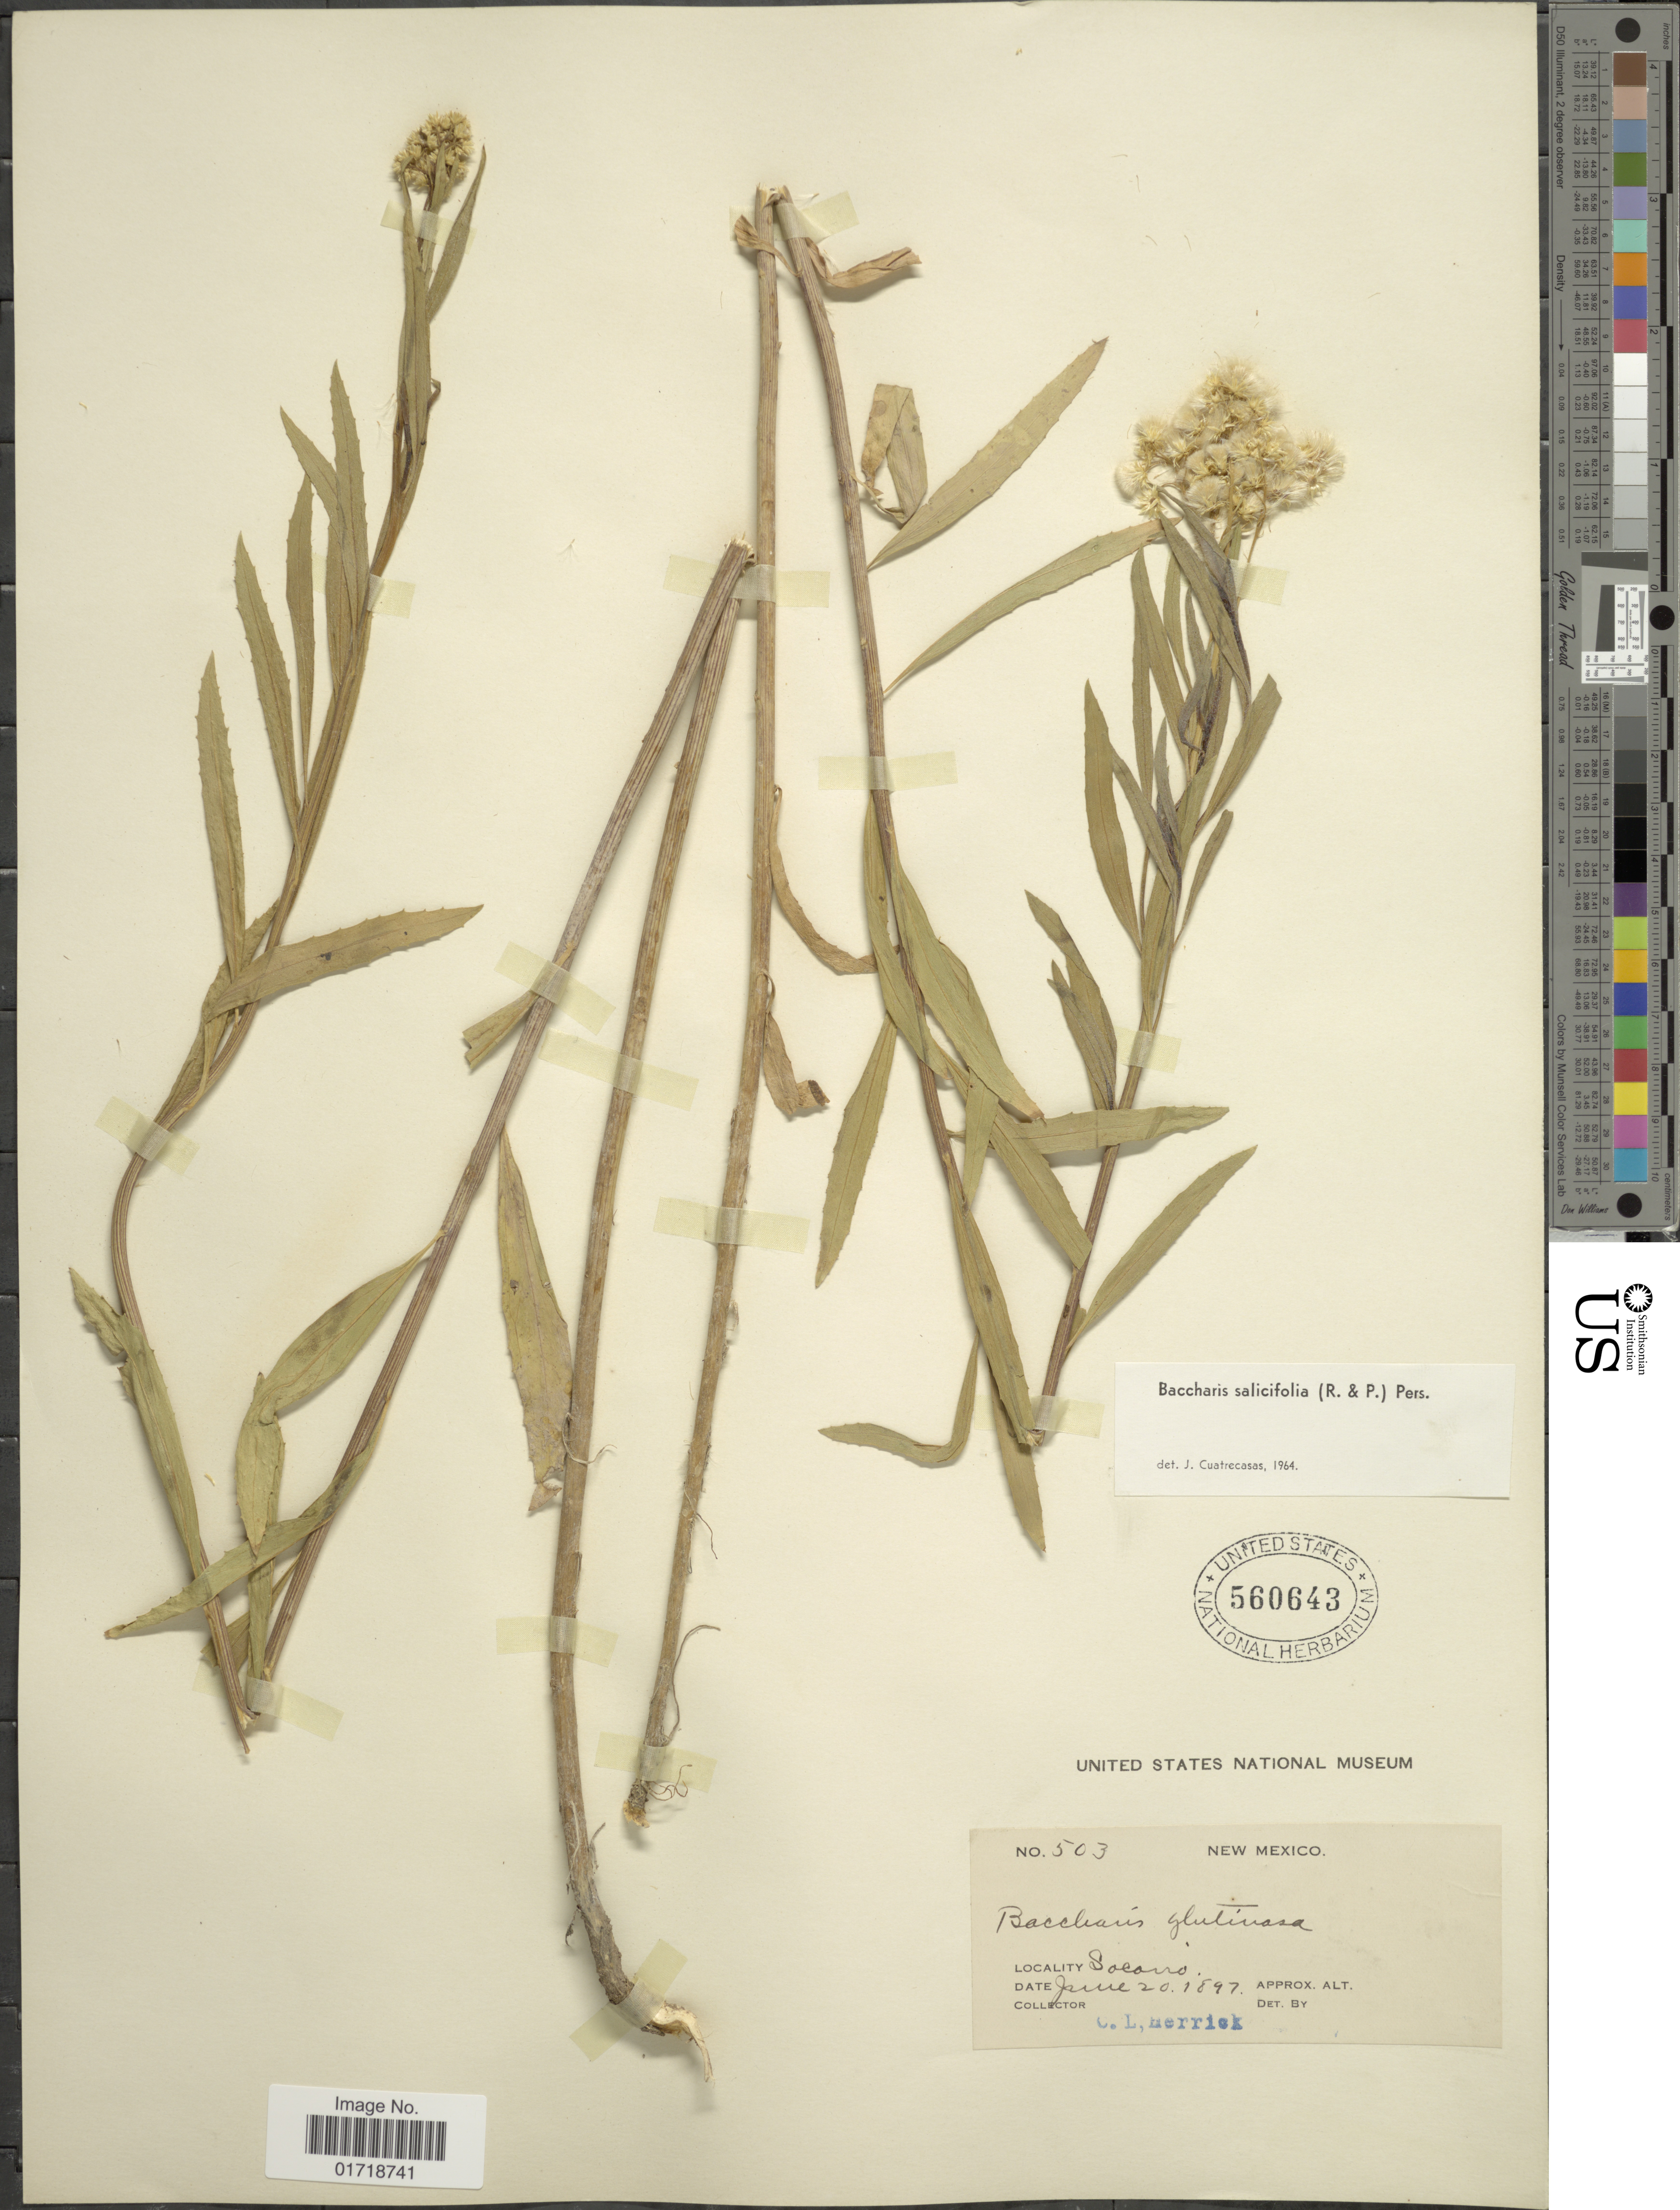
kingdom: Plantae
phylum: Tracheophyta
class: Magnoliopsida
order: Asterales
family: Asteraceae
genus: Baccharis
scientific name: Baccharis glutinosa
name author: Pers.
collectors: C. Herrick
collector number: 503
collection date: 1897-06-20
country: United States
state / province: New Mexico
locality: Socorro.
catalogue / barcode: US 560643